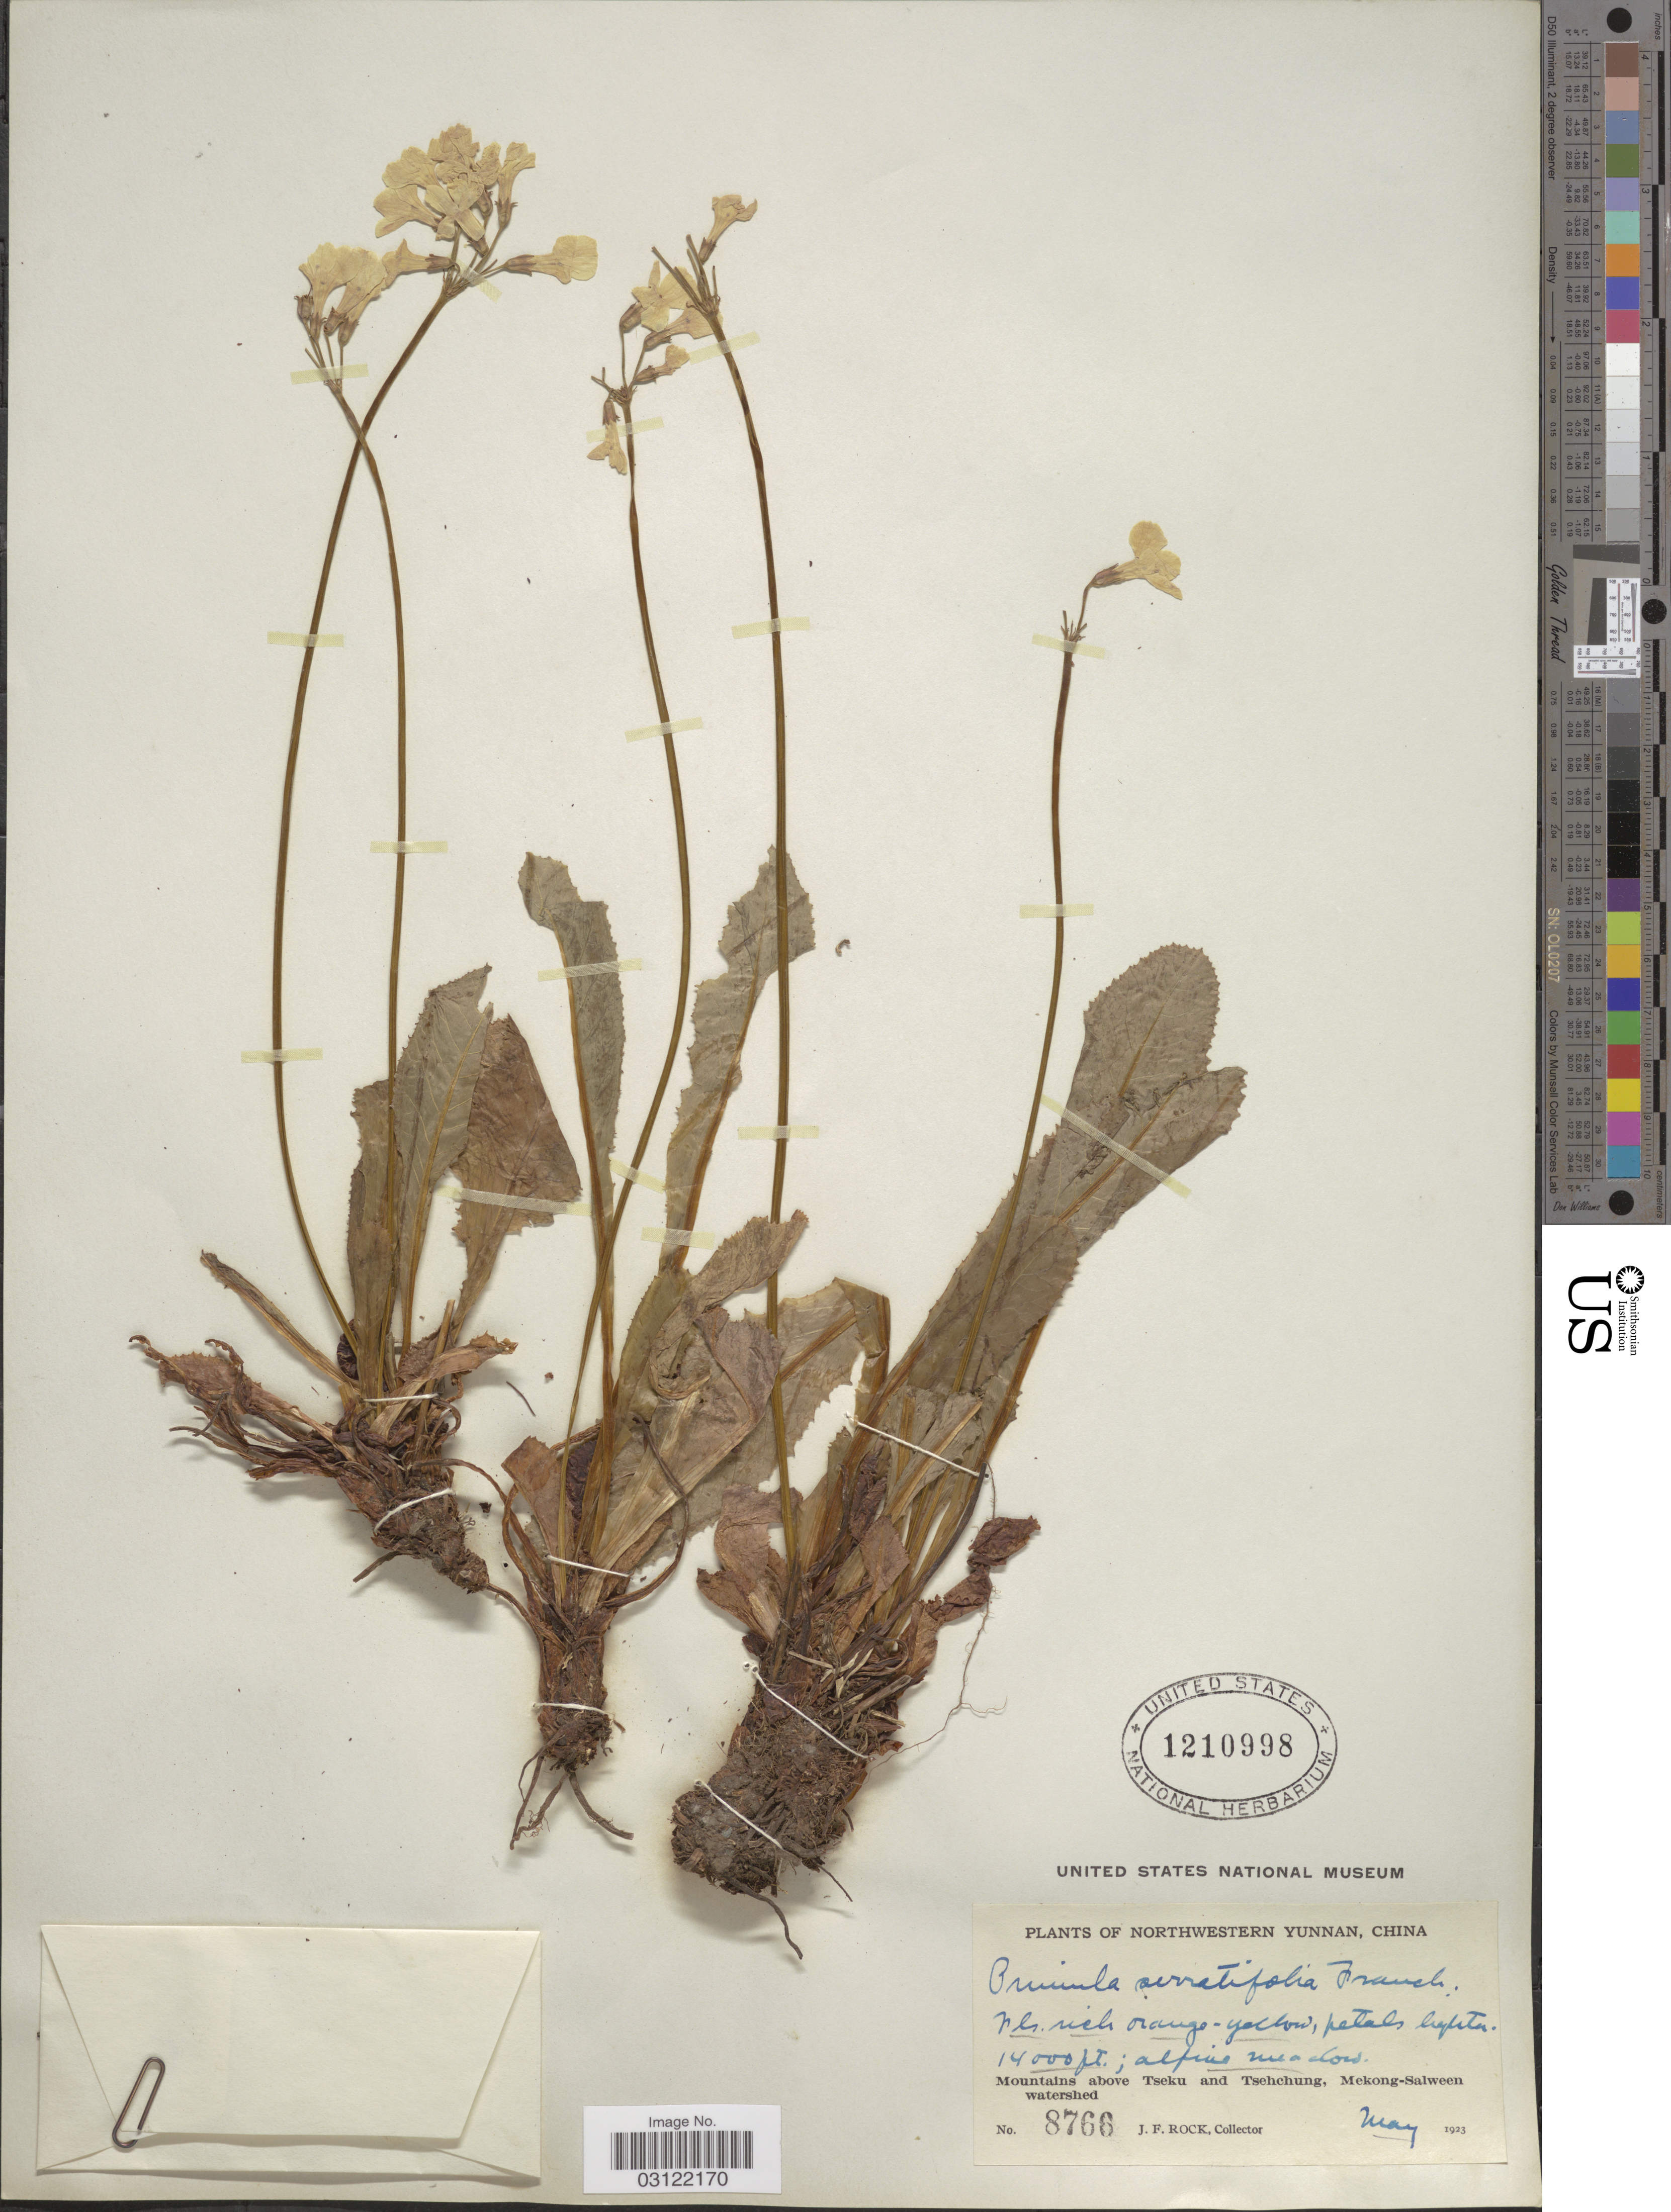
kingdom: Plantae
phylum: Tracheophyta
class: Magnoliopsida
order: Ericales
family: Primulaceae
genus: Primula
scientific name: Primula serratifolia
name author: Franch.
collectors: J. Rock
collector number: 8766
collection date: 1923-05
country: China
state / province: Yunnan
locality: Northwestern Yunnan. Mountains above Tseku and Tsehchung, Mekong-Salween watershed.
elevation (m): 4267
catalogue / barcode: US 1210998